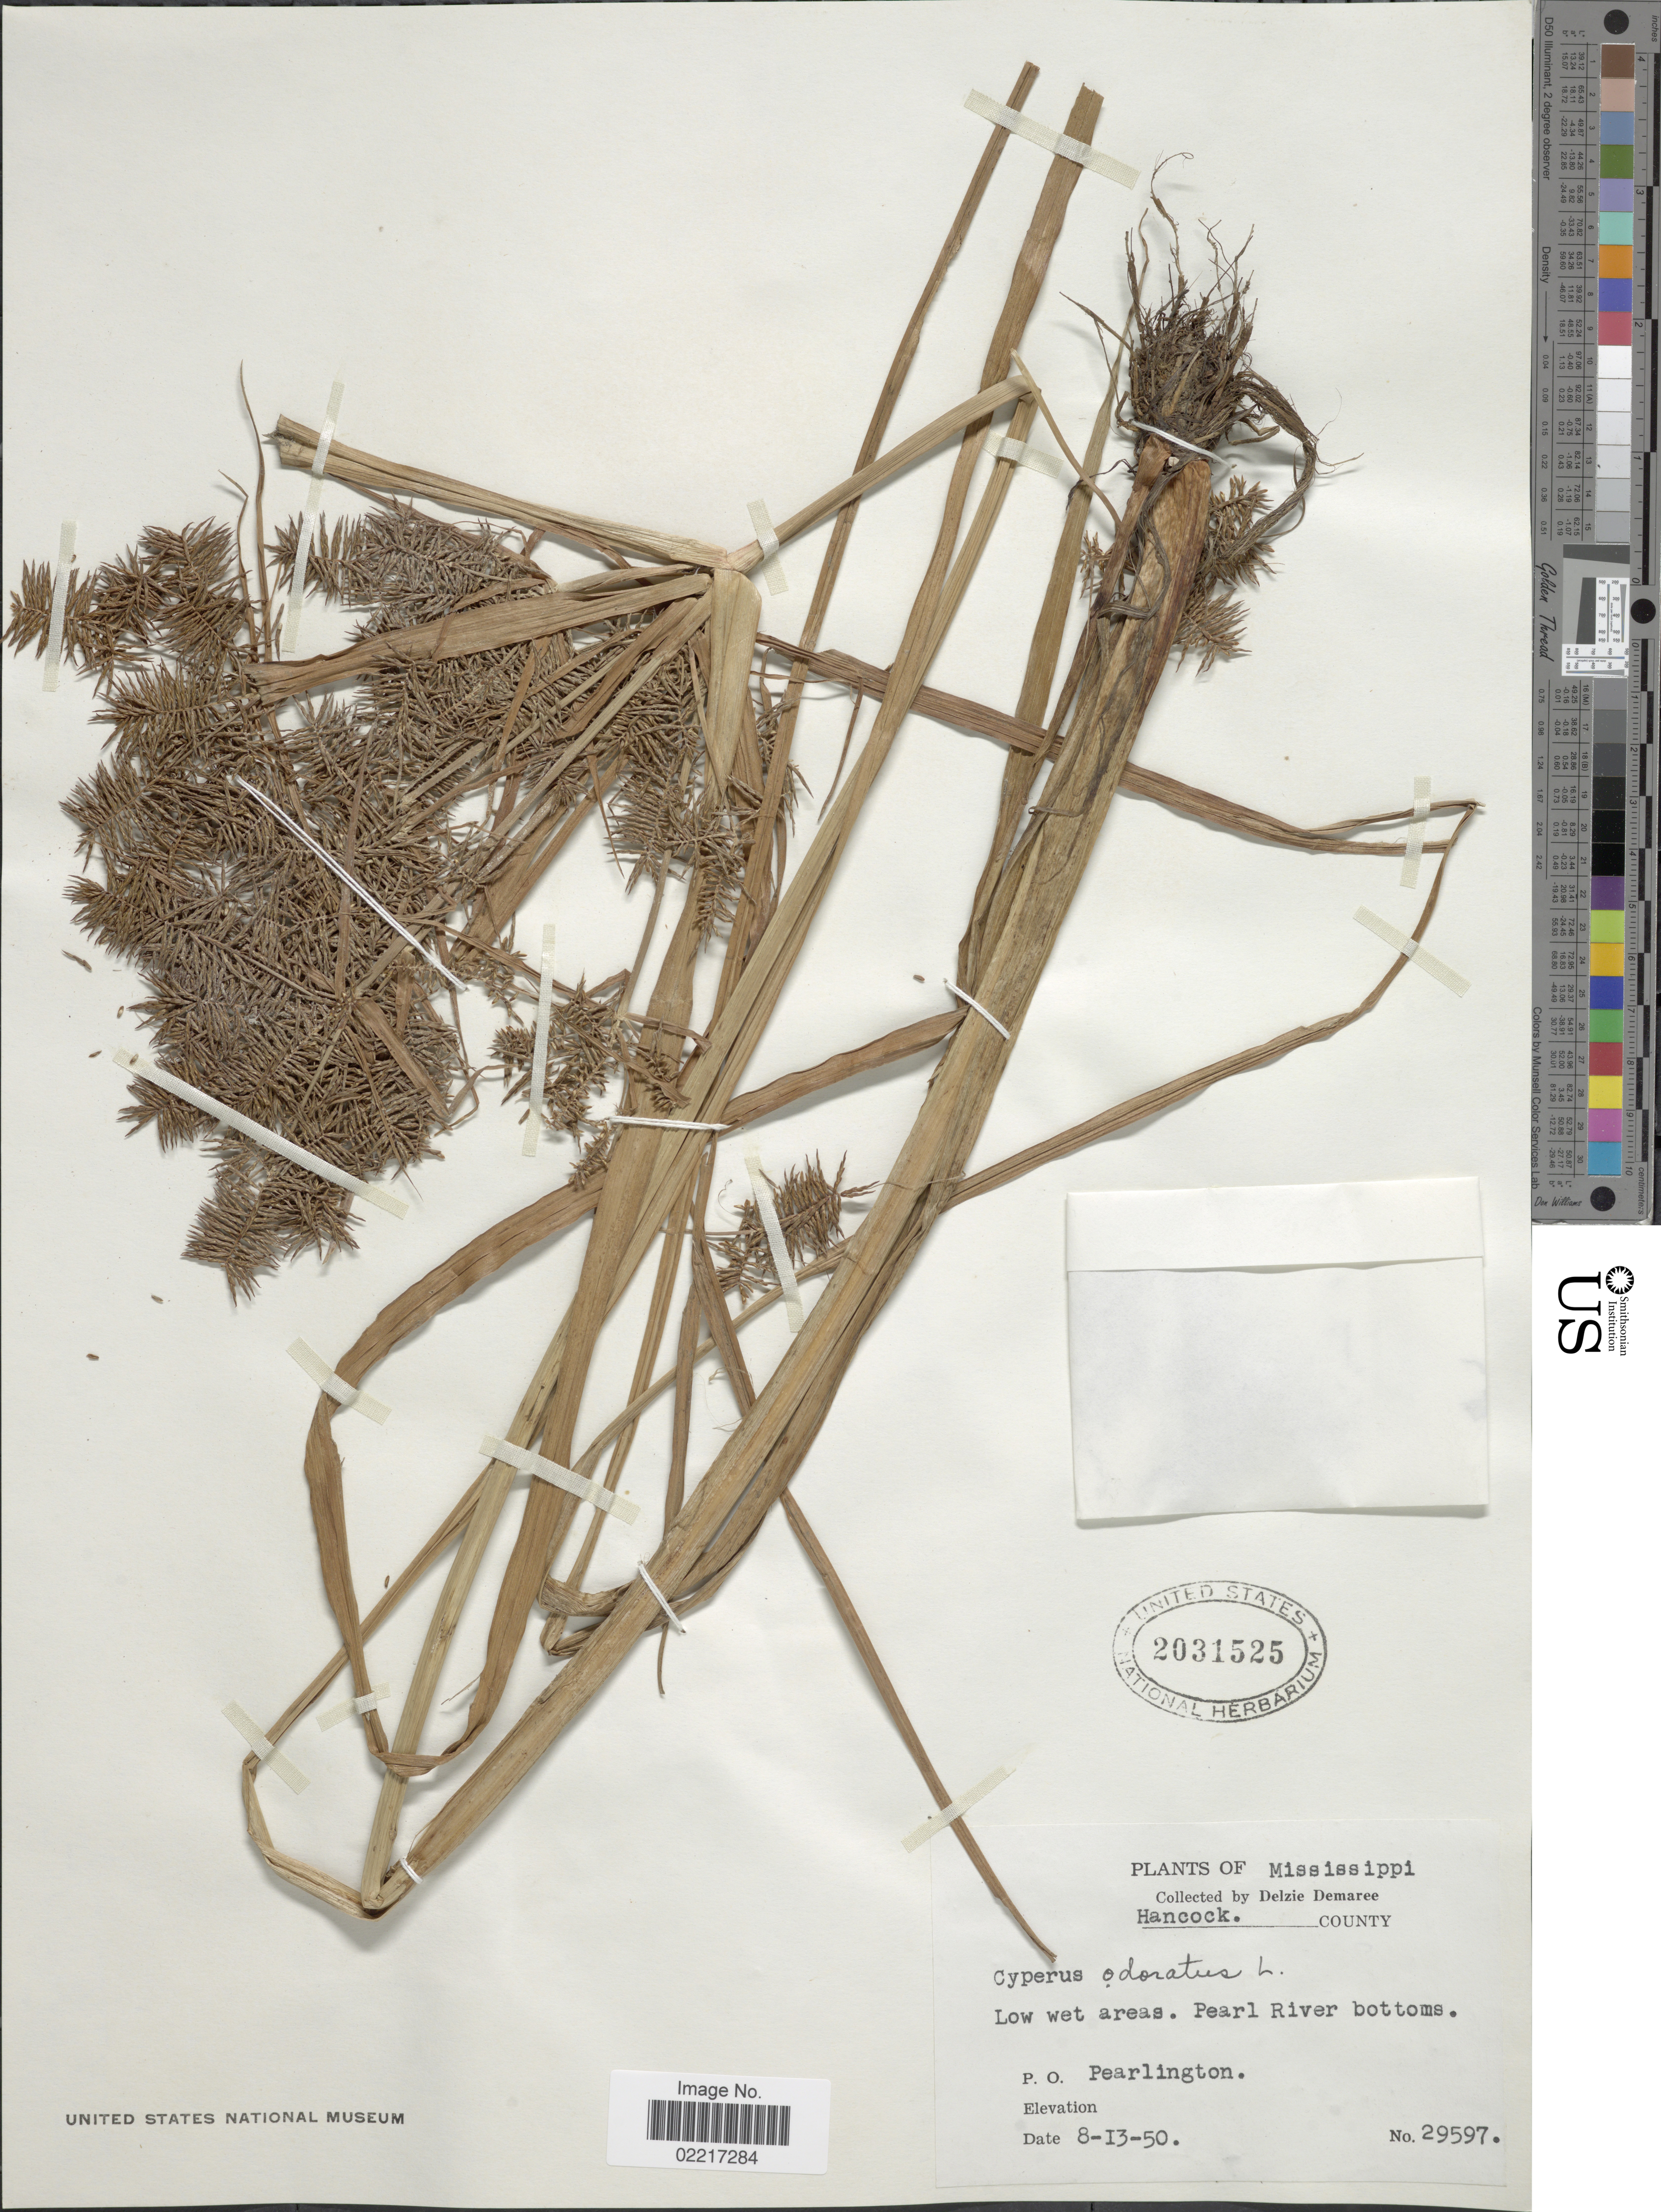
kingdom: Plantae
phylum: Tracheophyta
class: Liliopsida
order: Poales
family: Cyperaceae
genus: Cyperus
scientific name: Cyperus odoratus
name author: L.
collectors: D. Demaree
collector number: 29597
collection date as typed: Transcribed d/m/y: 13/8/50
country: United States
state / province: Mississippi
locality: Hancock County, Pearl River Bottoms, P.O. Pearlington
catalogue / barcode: US 2031525